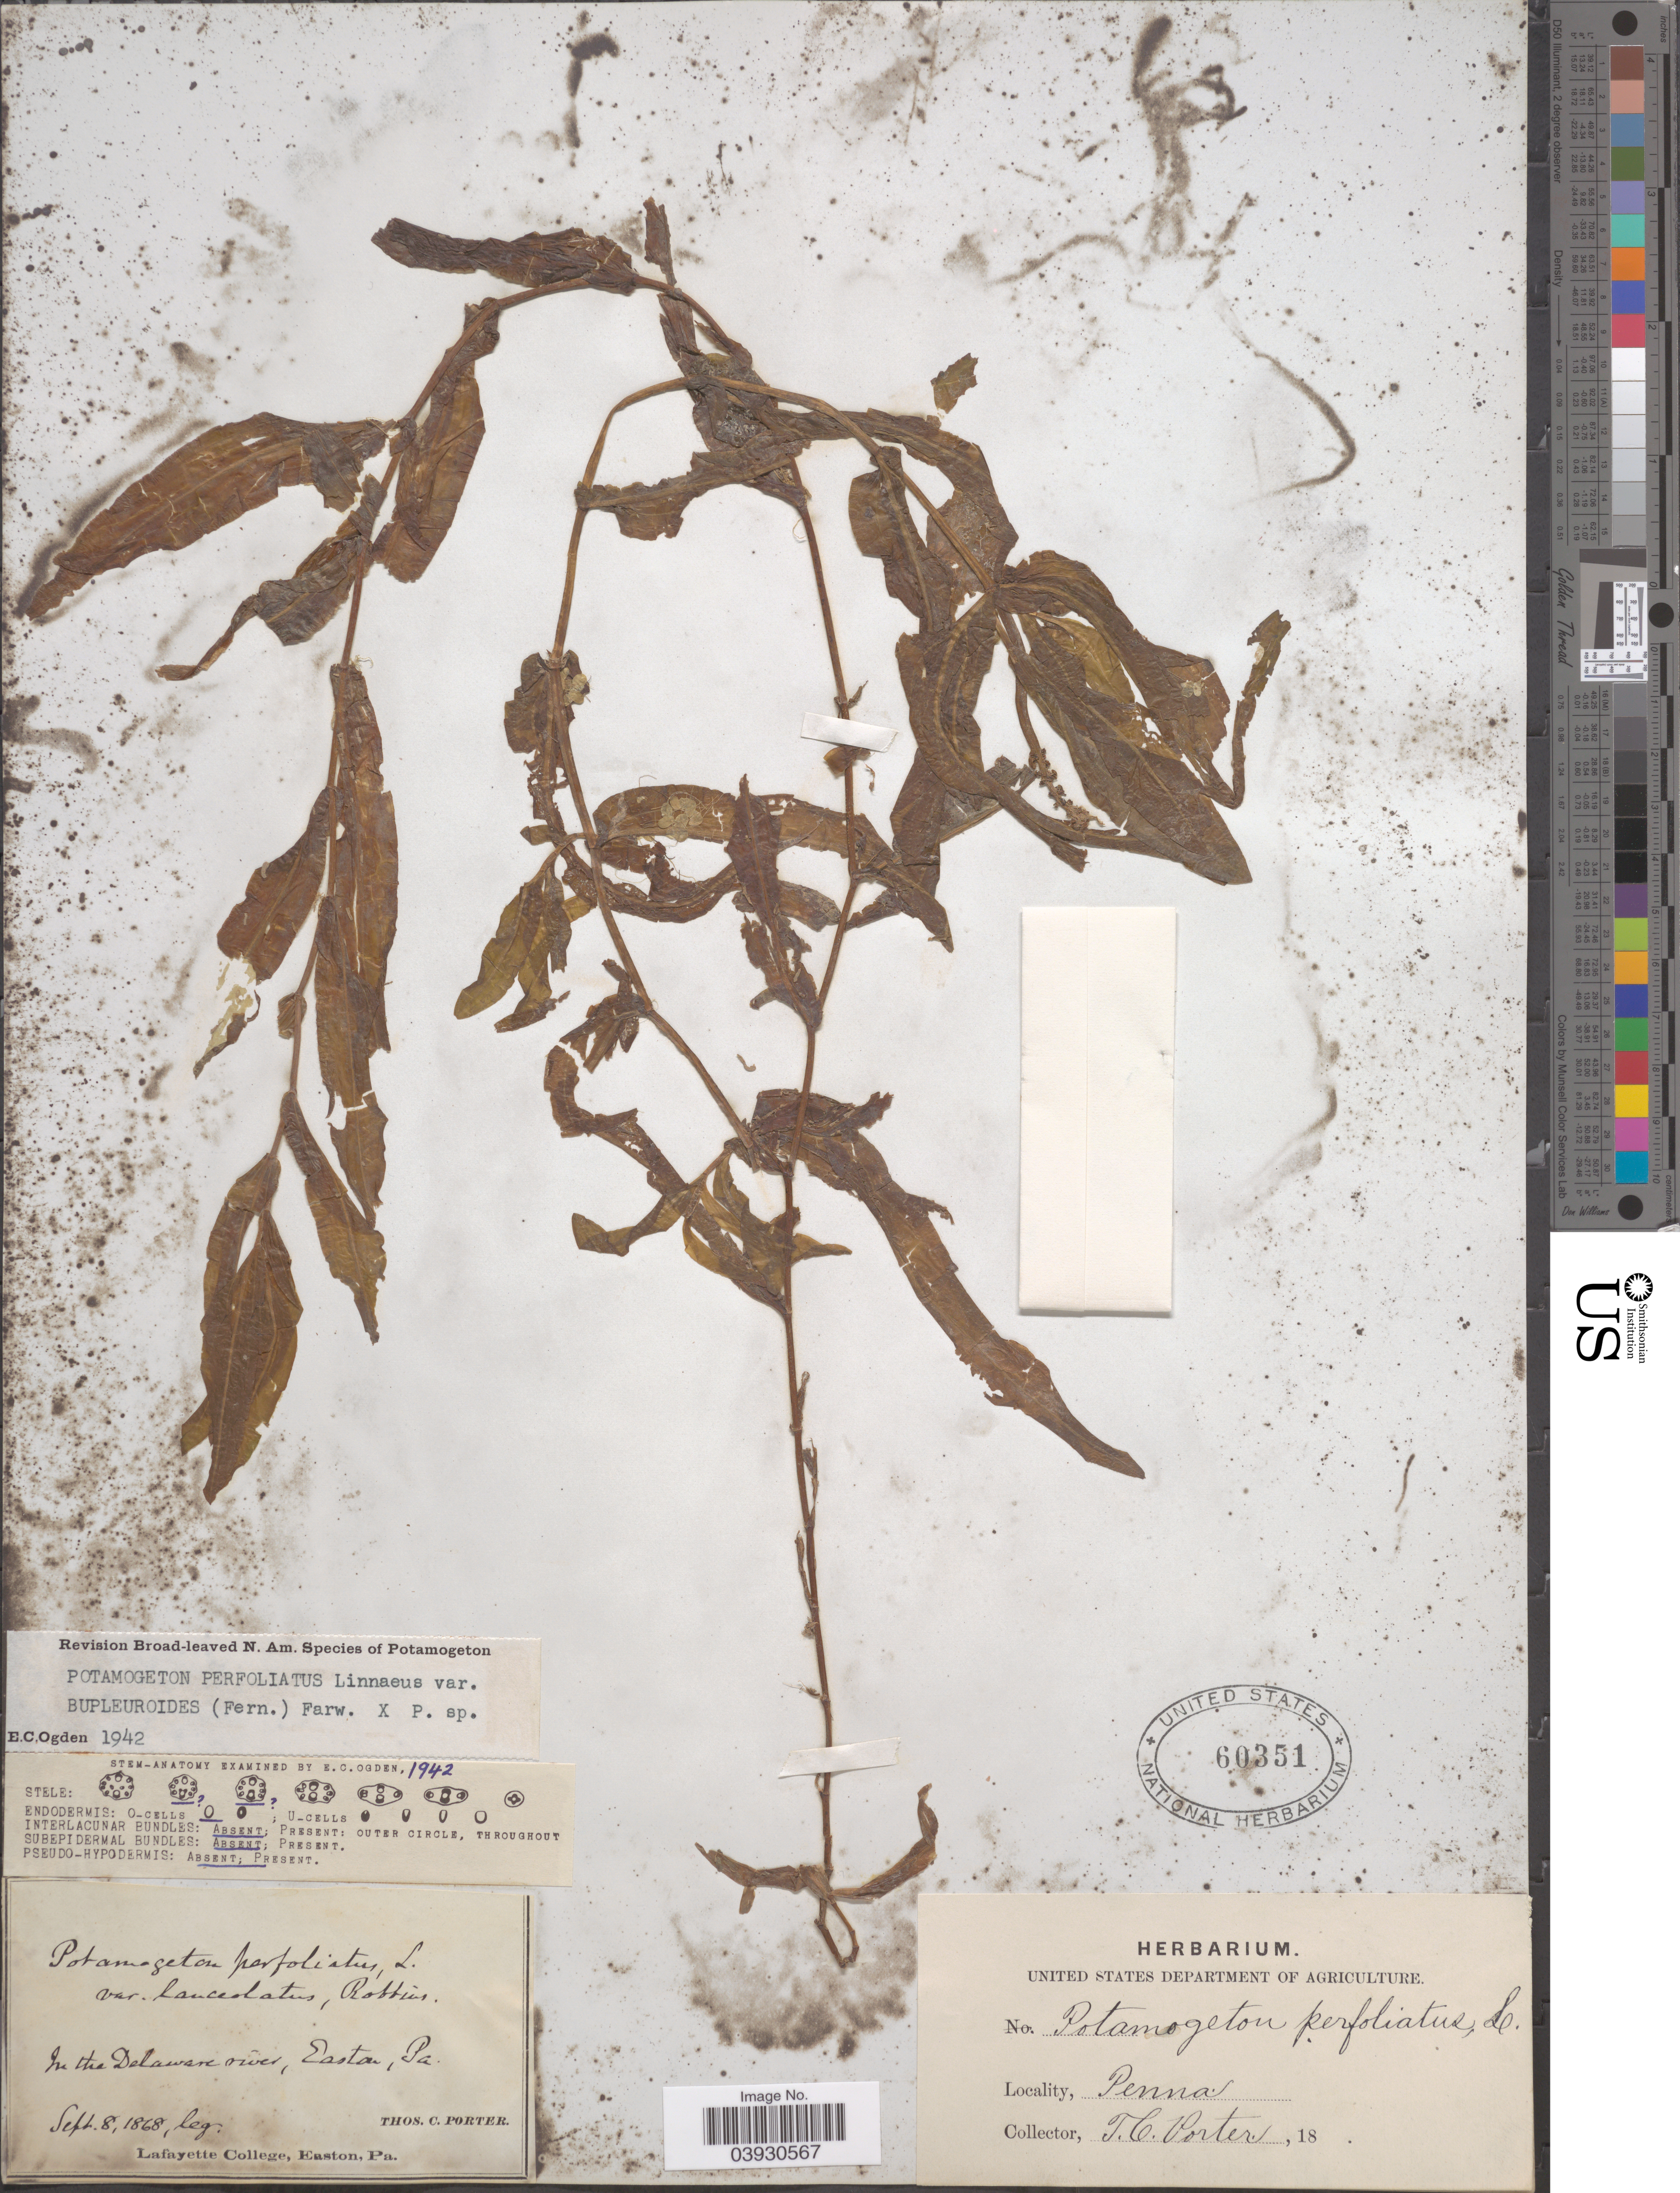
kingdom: Plantae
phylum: Tracheophyta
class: Liliopsida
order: Alismatales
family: Potamogetonaceae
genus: Potamogeton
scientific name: Potamogeton perfoliatus var. bupleuroides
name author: (Fernald) Farw.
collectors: T. Porter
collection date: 1868-09-08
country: United States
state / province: Pennsylvania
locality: In the Delaware river, Easton.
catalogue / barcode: US 60351